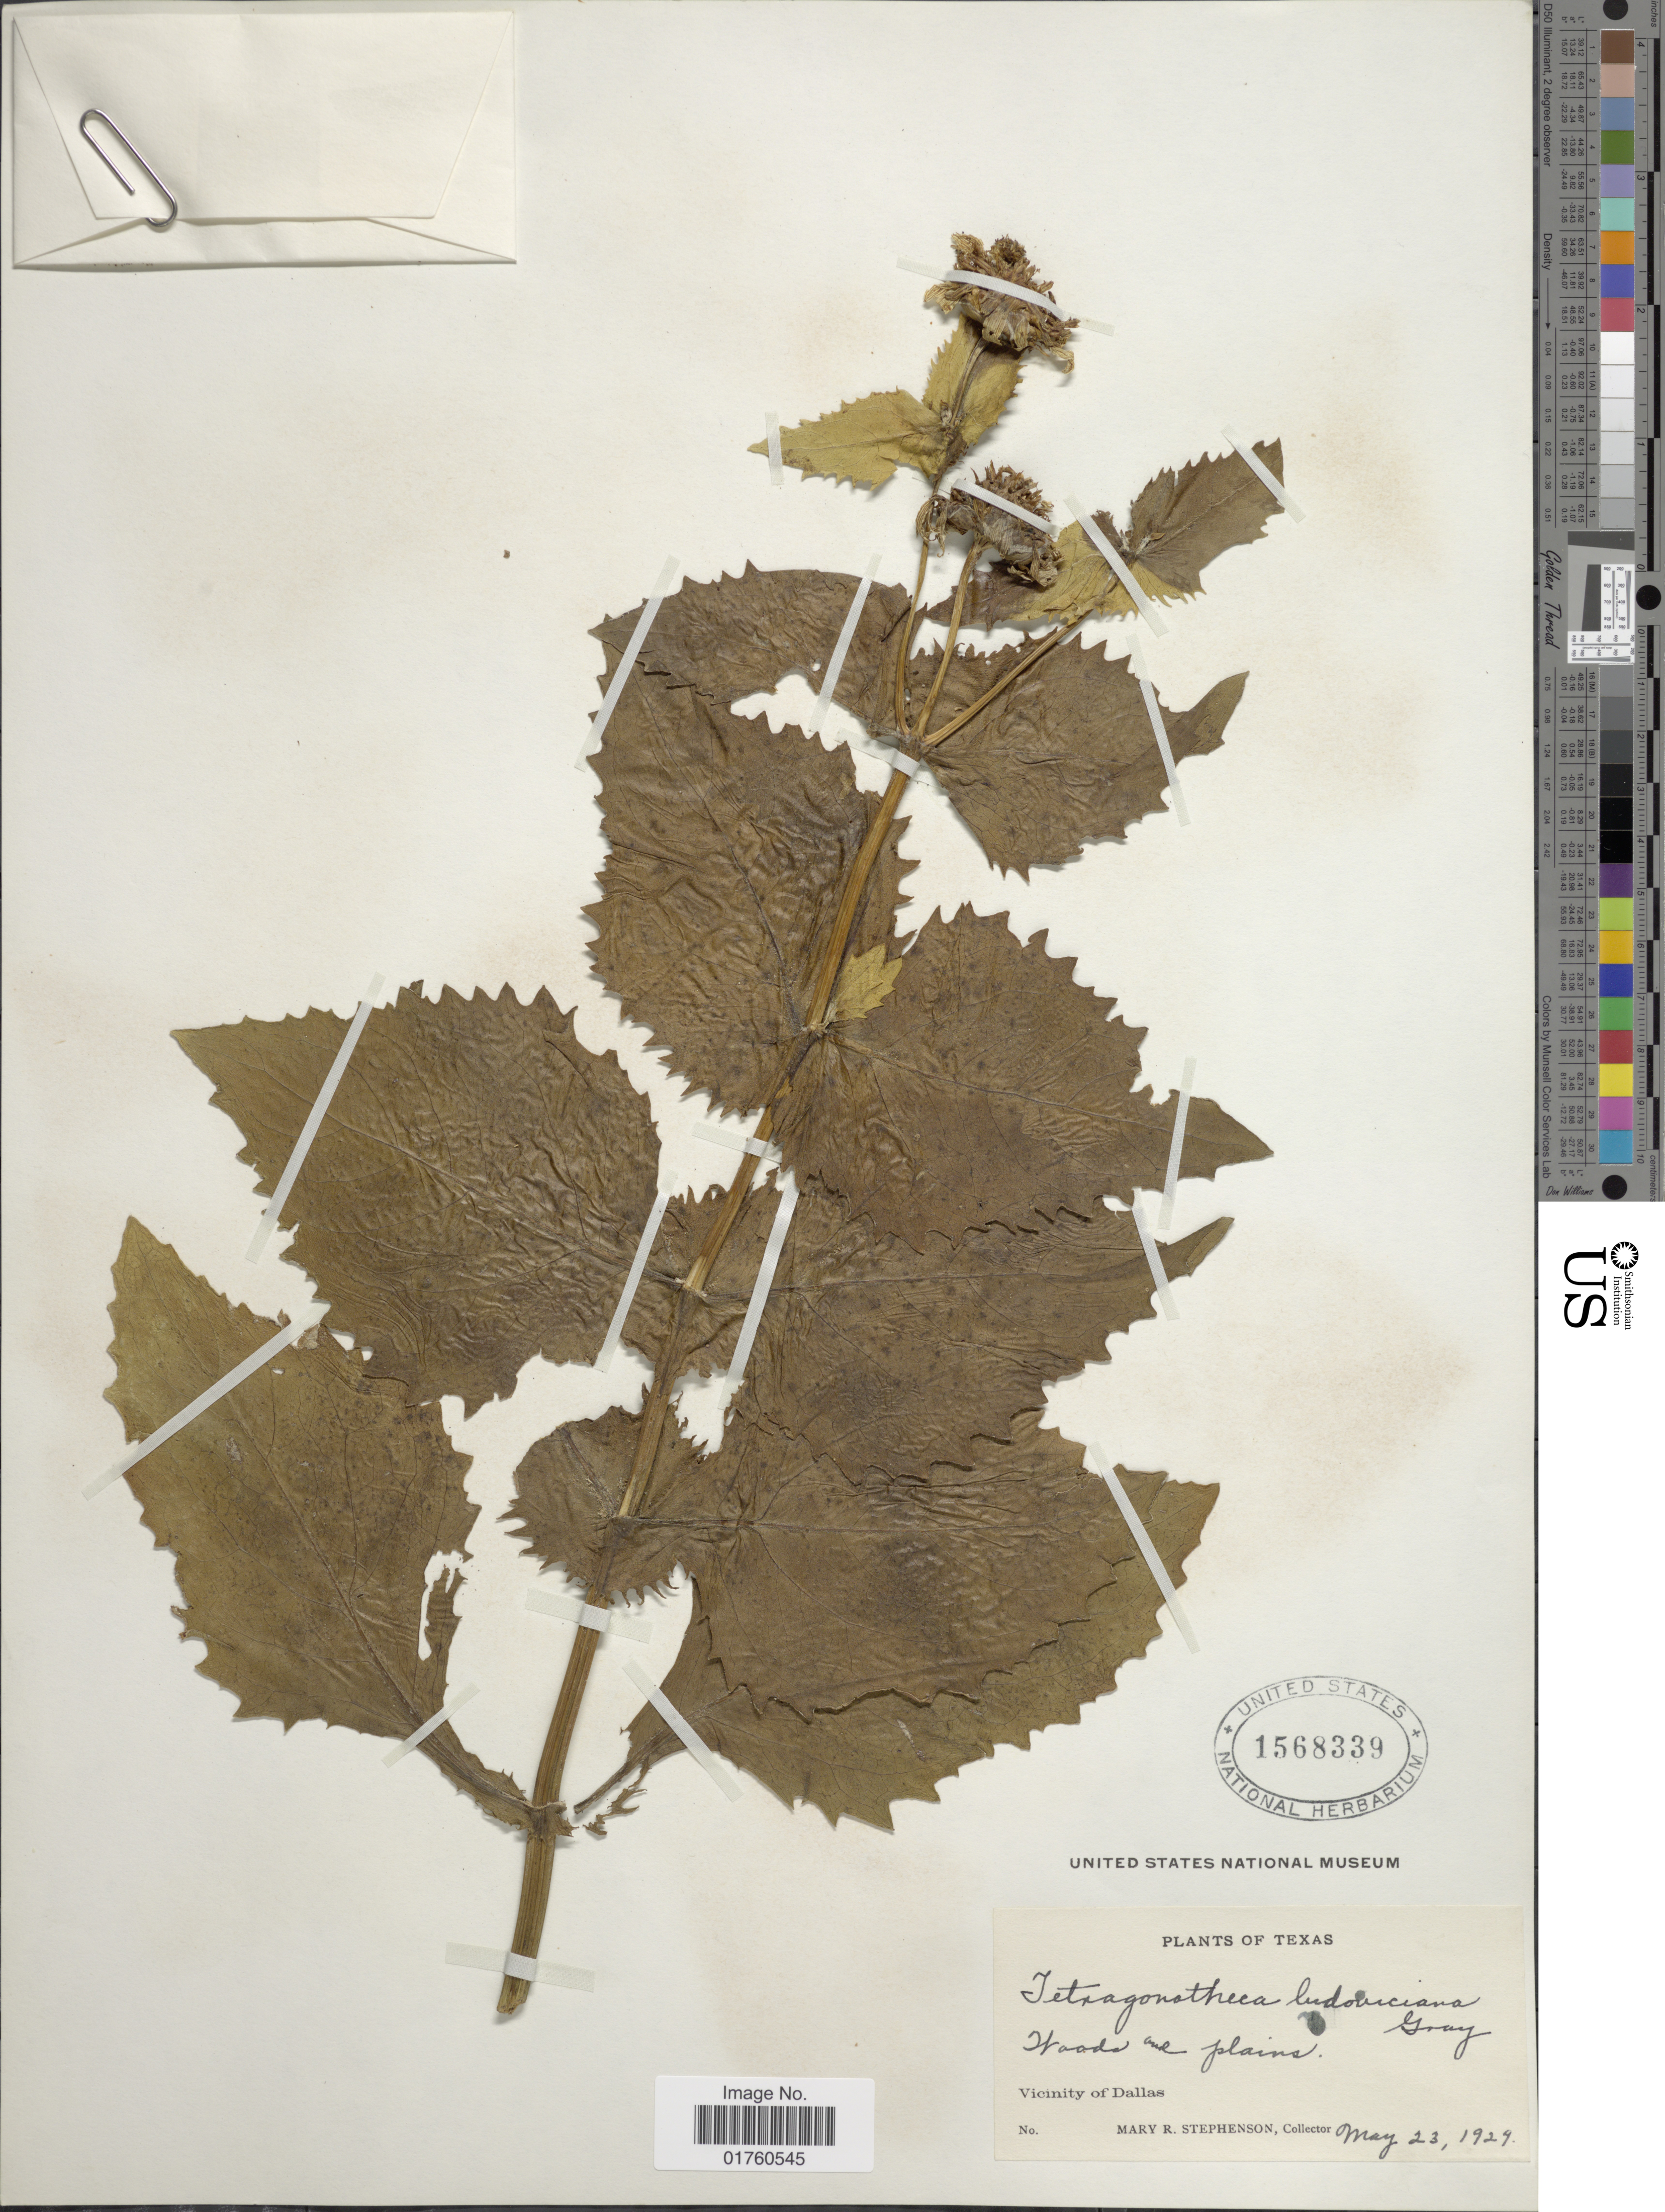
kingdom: Plantae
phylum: Tracheophyta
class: Magnoliopsida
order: Asterales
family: Asteraceae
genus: Tetragonotheca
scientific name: Tetragonotheca ludoviciana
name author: A. Gray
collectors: M. Stephenson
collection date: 1924-05-23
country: United States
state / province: Texas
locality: Vicinity of Dallas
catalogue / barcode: US 1568339